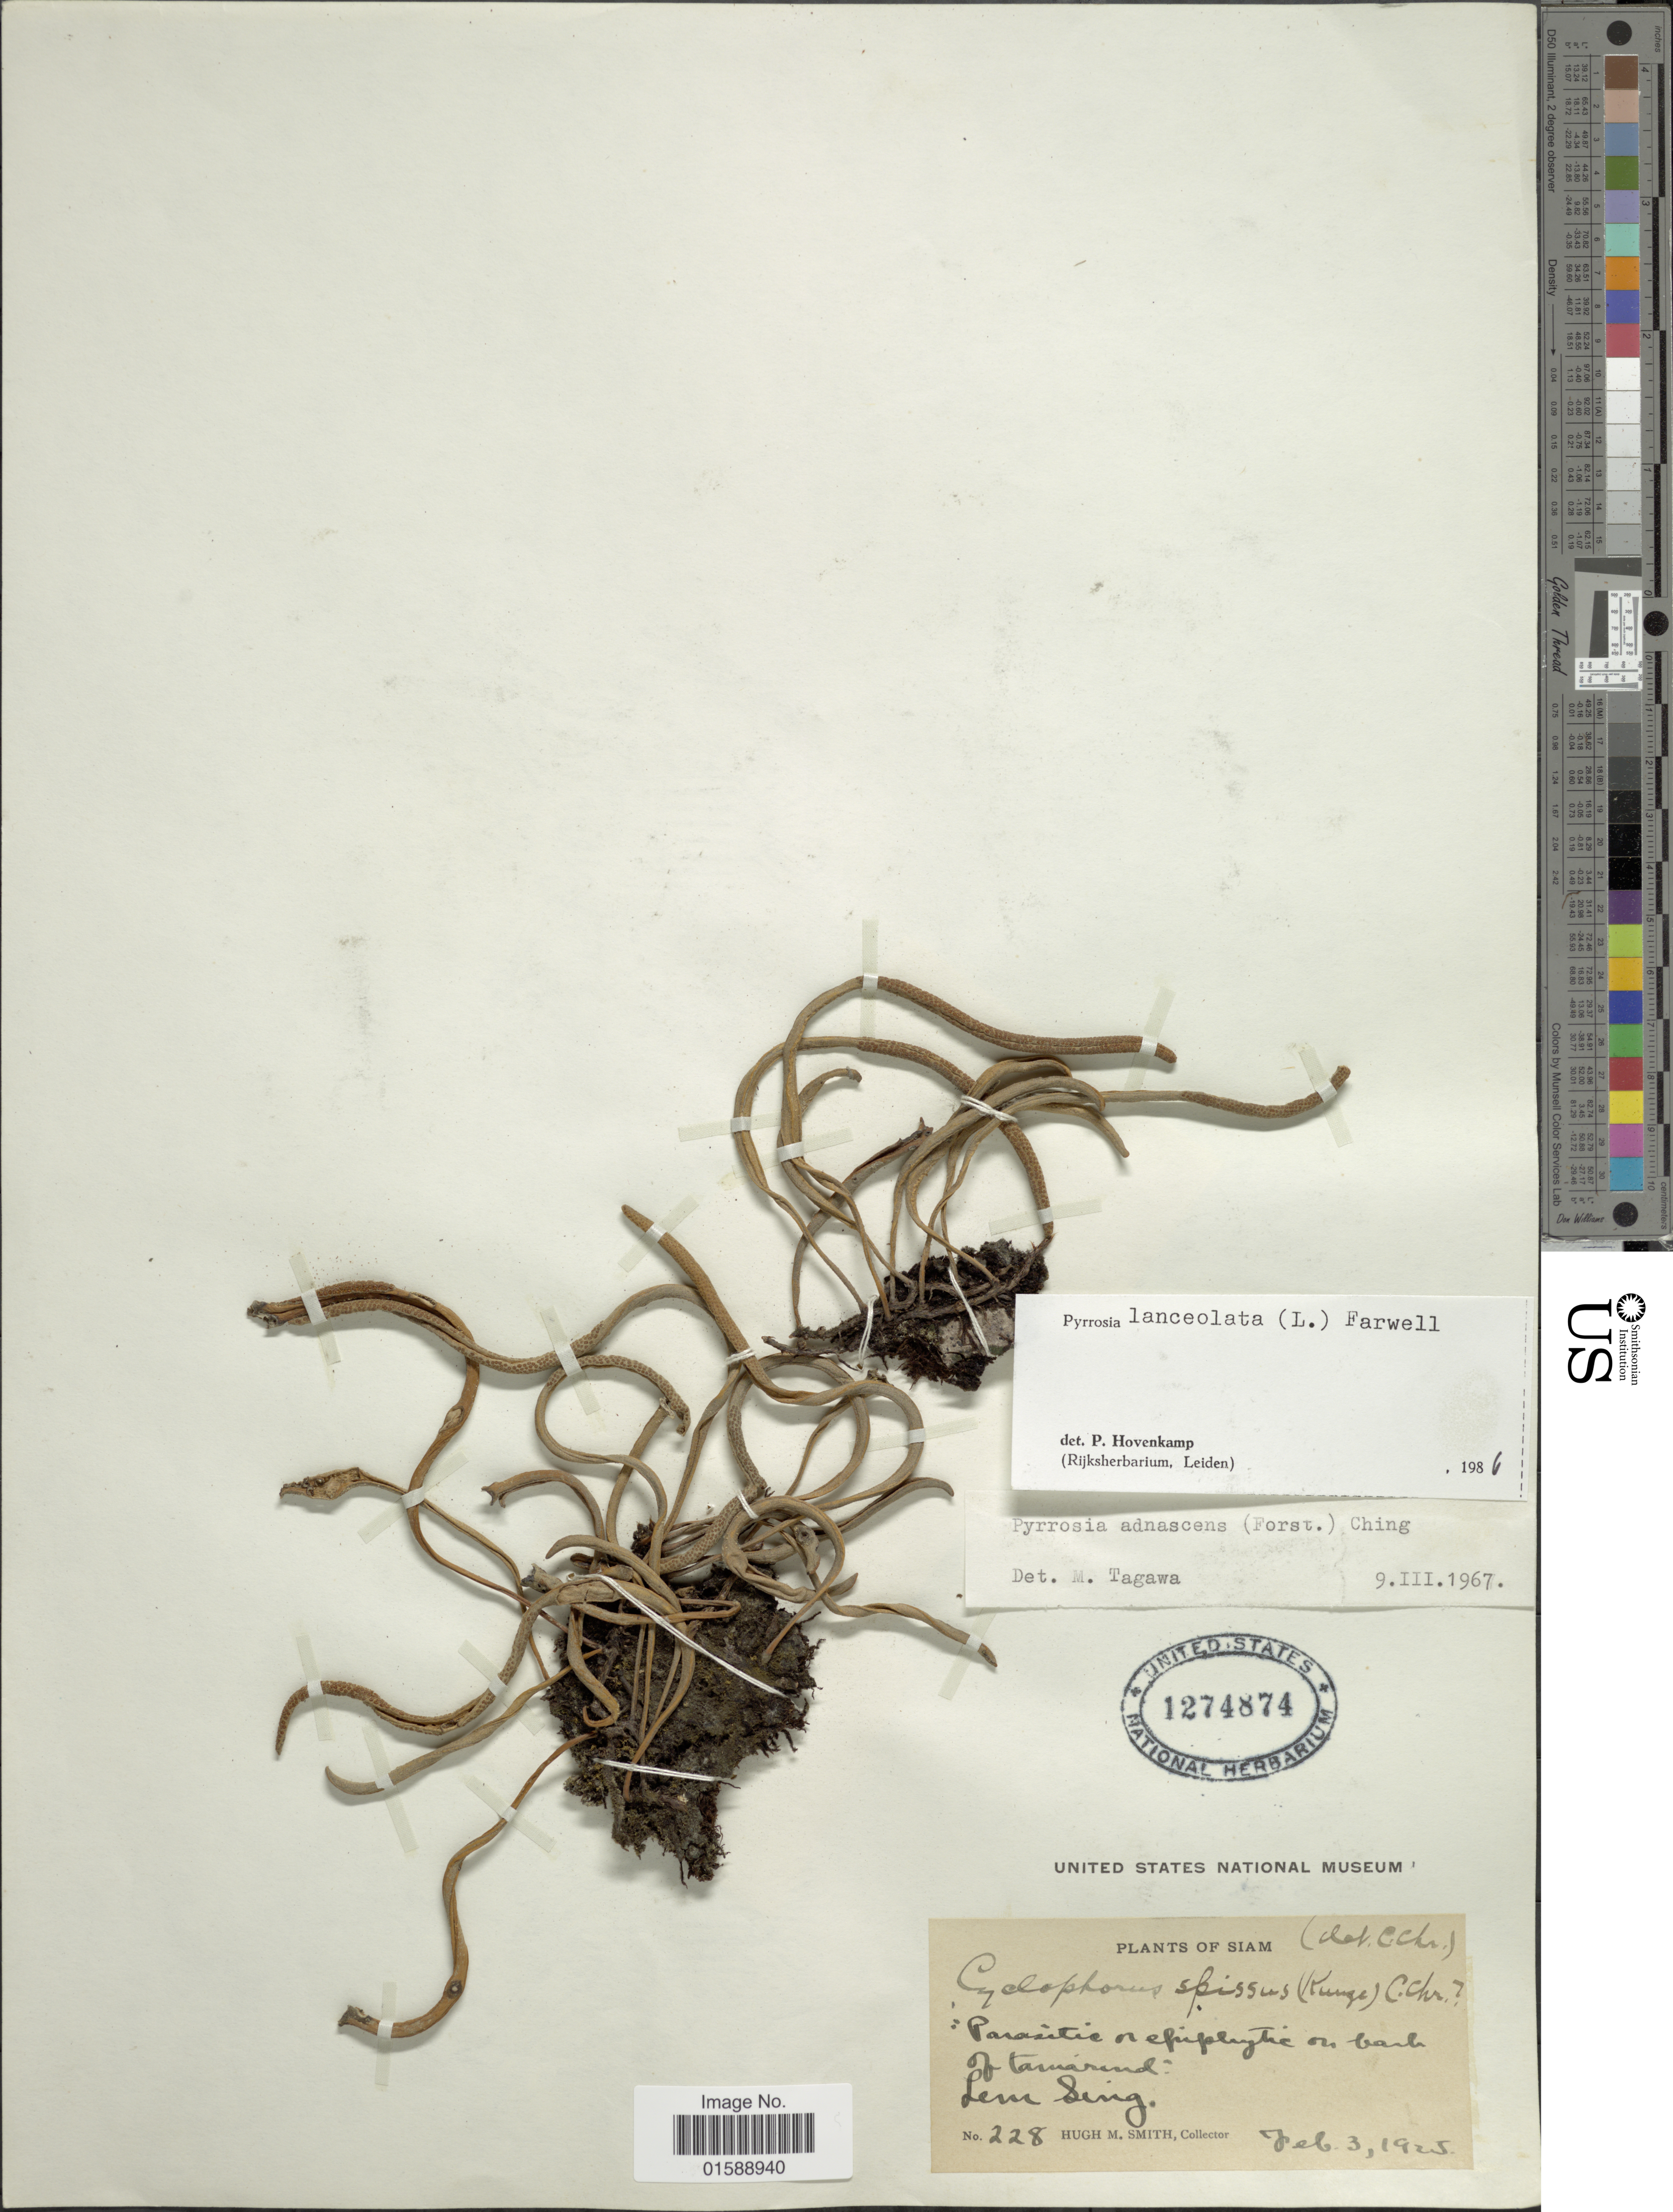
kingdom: Plantae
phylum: Tracheophyta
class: Polypodiopsida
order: Polypodiales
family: Polypodiaceae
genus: Pyrrosia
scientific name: Pyrrosia lanceolata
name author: (L.) Farw.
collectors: H. M. Smith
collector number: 228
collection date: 1925-02-03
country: Thailand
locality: Siam. Lem Sing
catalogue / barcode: US 1274874